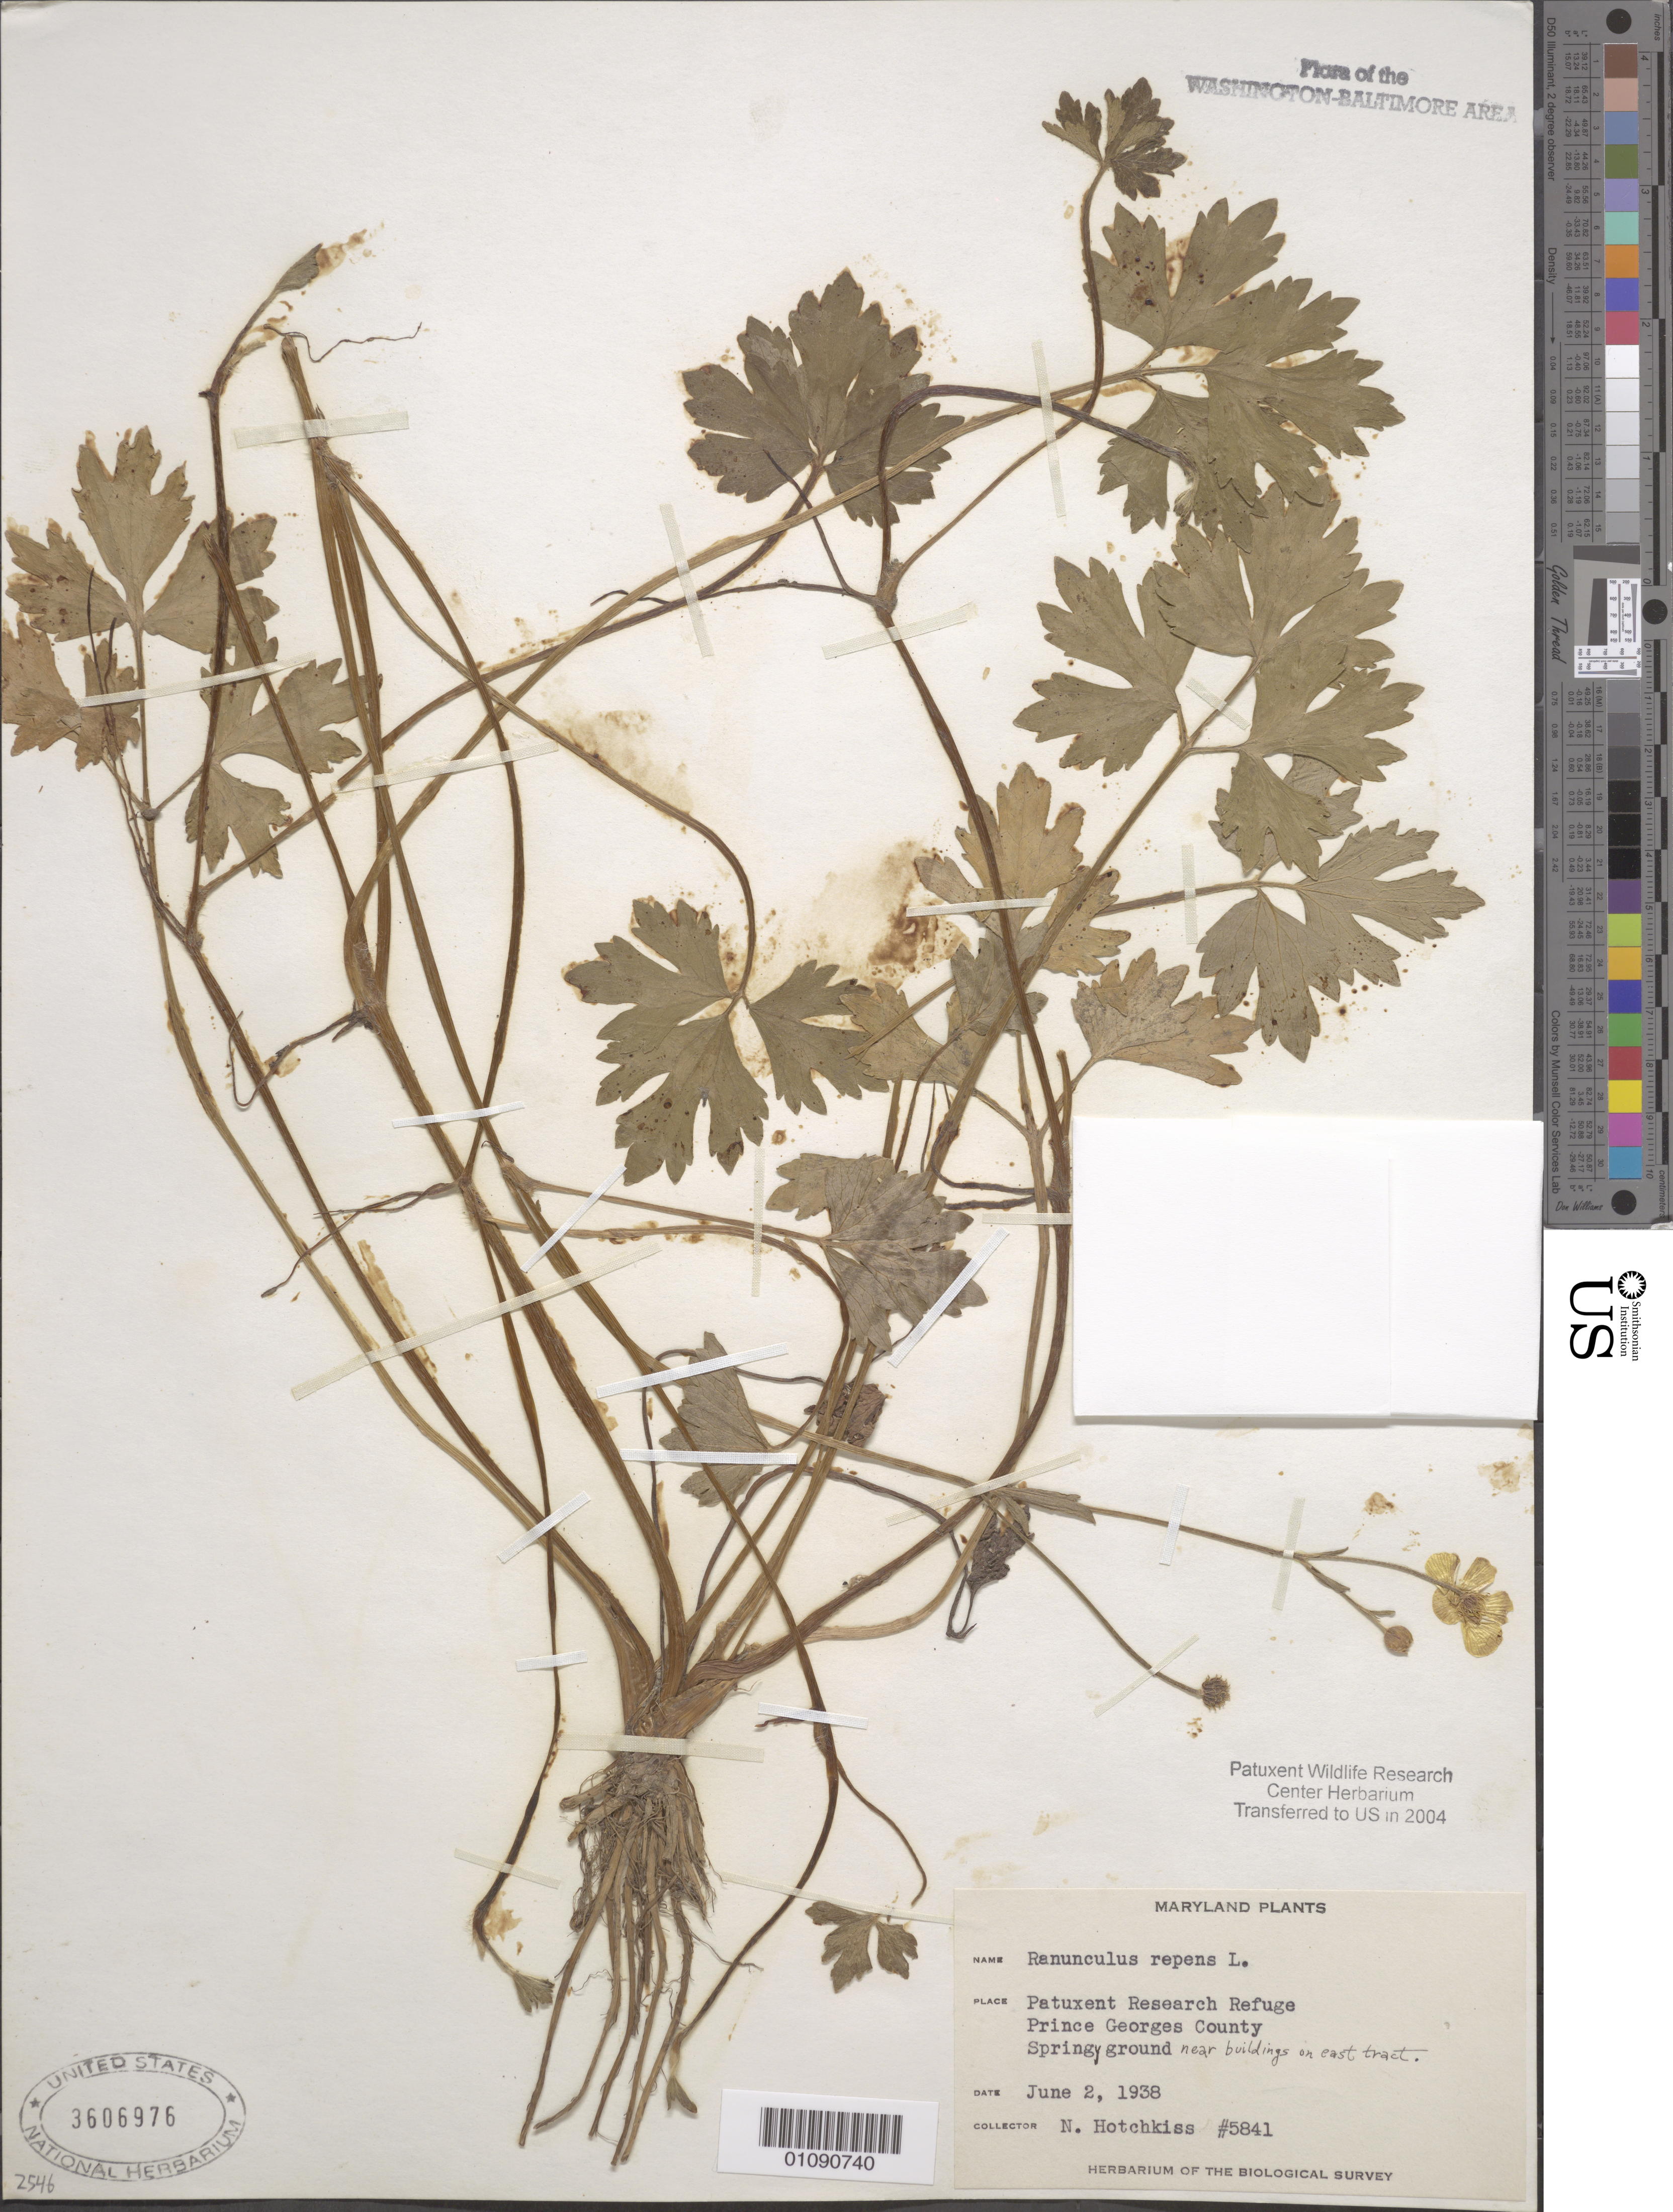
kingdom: Plantae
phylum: Tracheophyta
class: Magnoliopsida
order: Ranunculales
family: Ranunculaceae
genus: Ranunculus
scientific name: Ranunculus repens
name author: L.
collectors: N. Hotchkiss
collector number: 5841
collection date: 1938-06-02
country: United States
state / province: Maryland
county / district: Prince George's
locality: Patuxent Wildlife Refuge, near buildings on East tract.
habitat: Springy ground.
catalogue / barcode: US 3606976